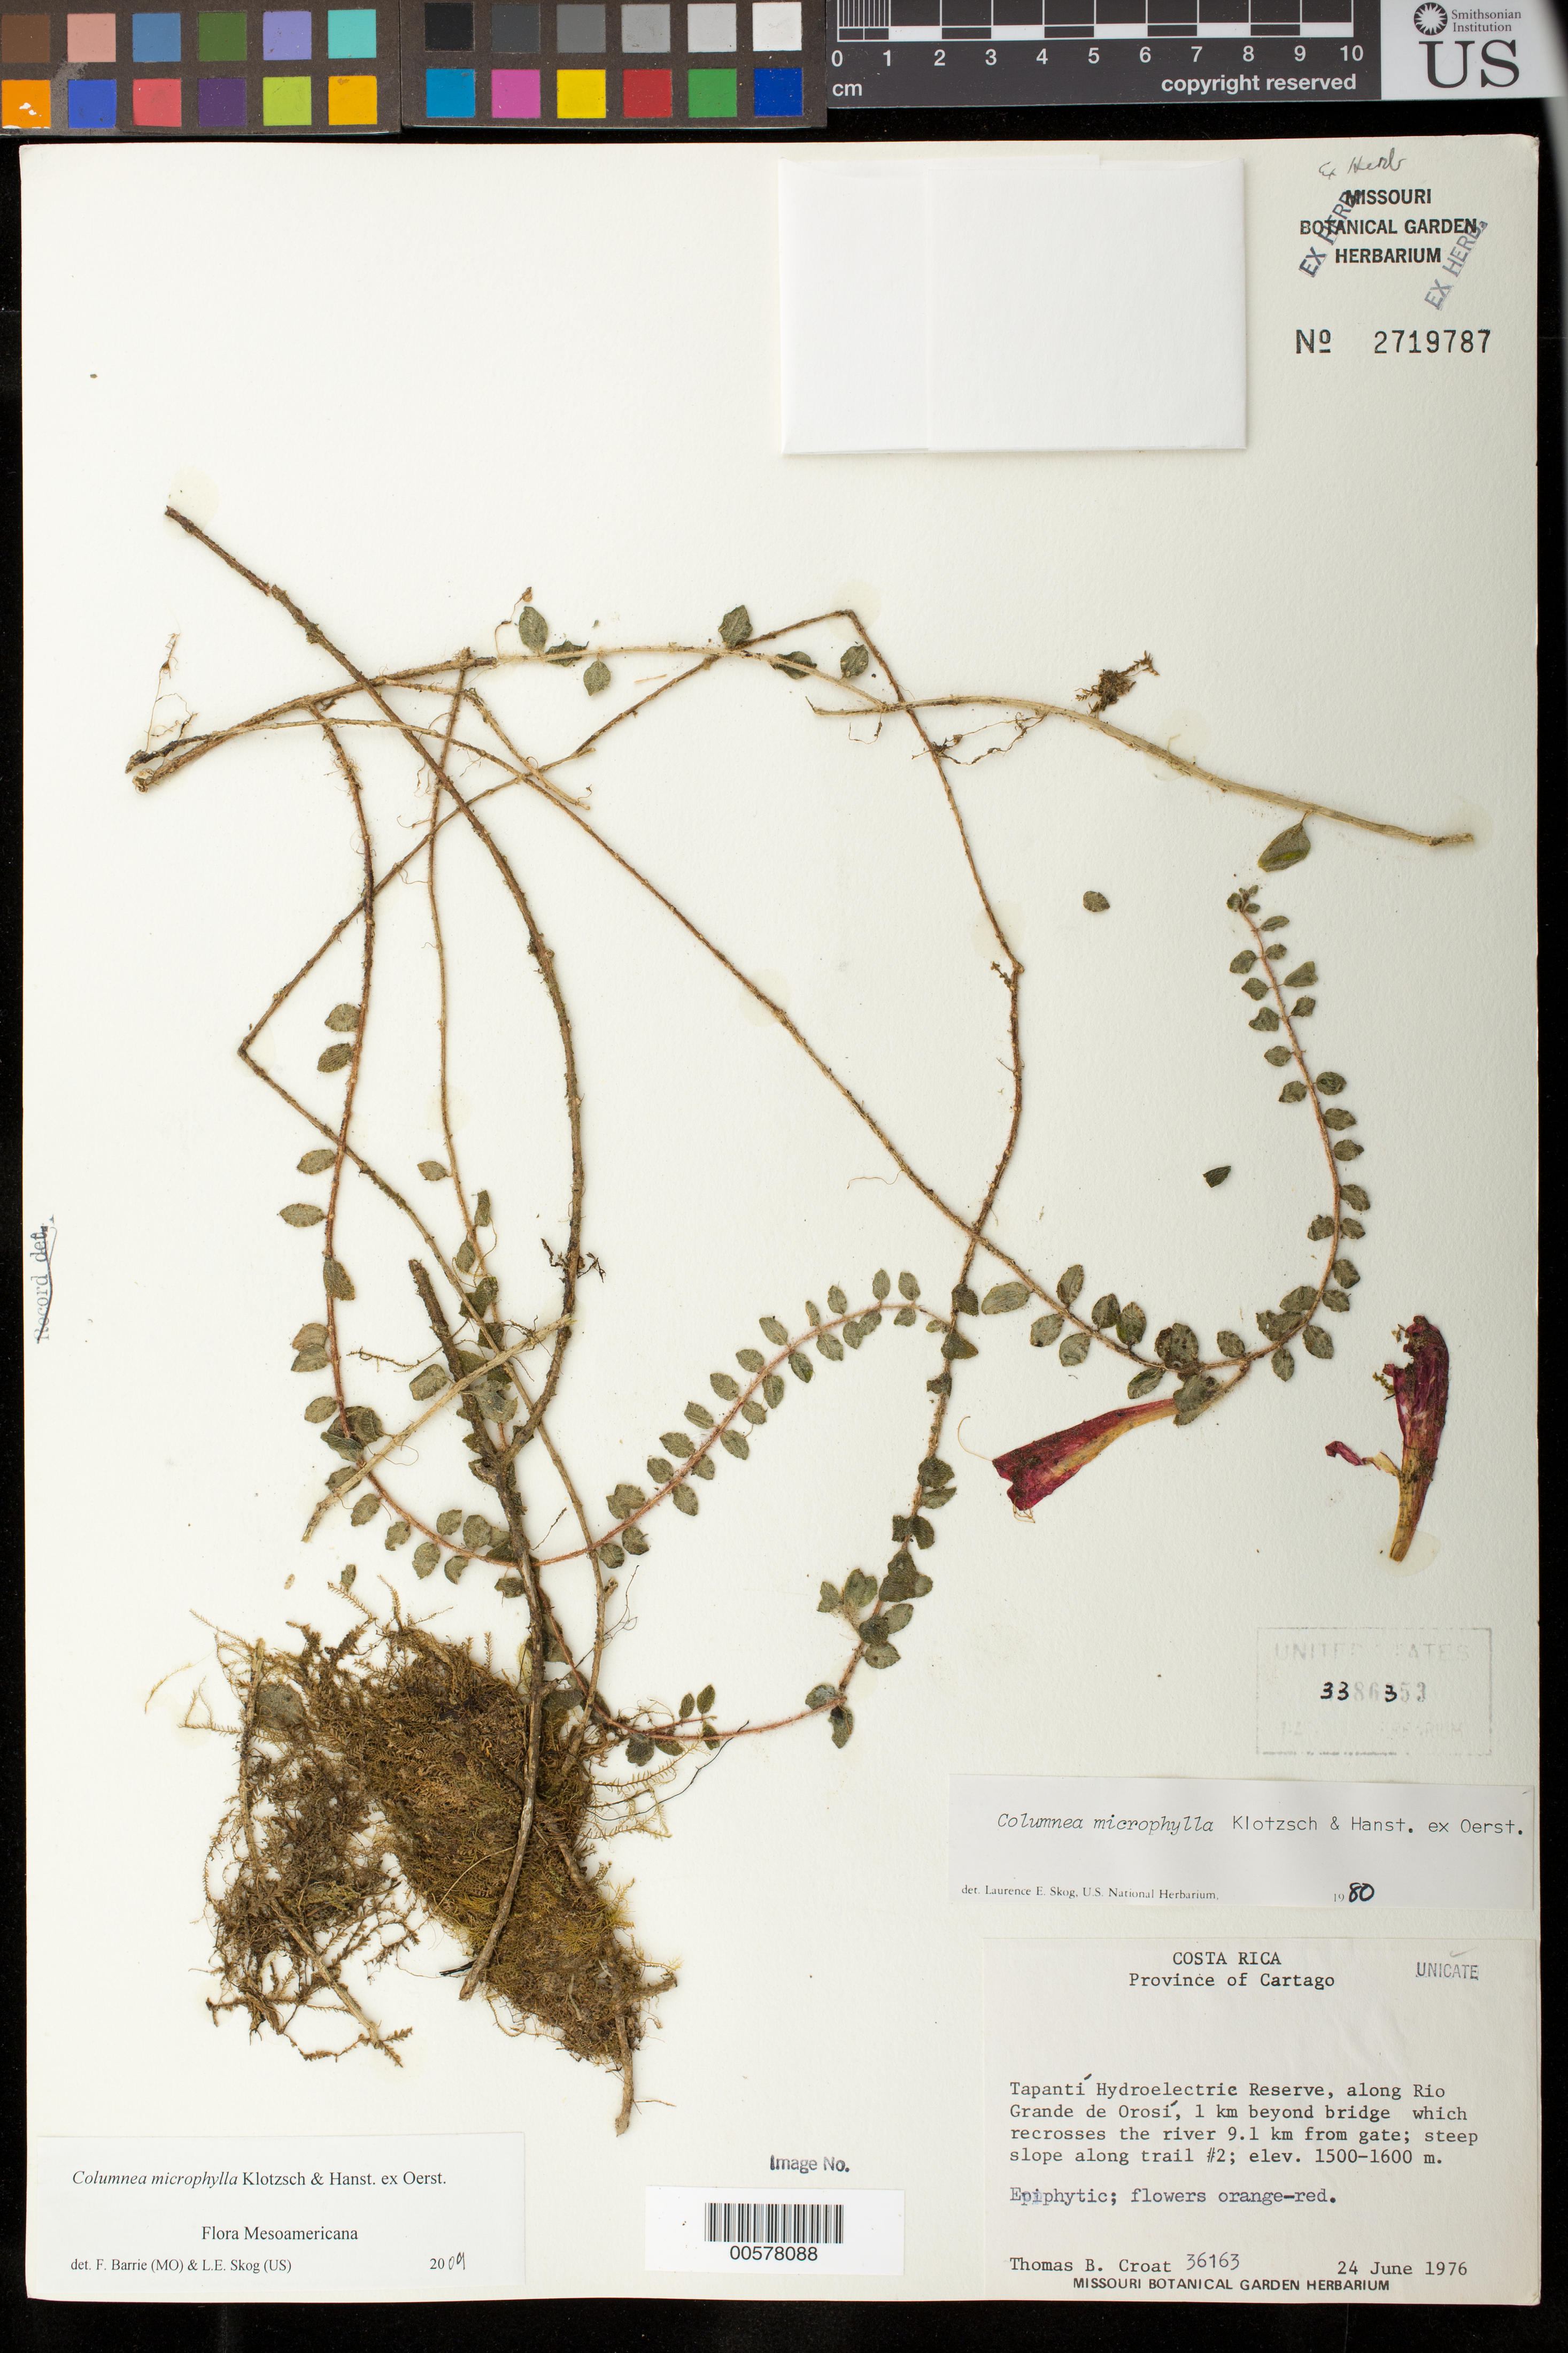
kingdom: Plantae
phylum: Tracheophyta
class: Magnoliopsida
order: Lamiales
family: Gesneriaceae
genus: Columnea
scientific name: Columnea microphylla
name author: Klotzsch & Hanst. ex Oerst.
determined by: Skog, Laurence E.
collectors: T. B. Croat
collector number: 36163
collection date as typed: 24 Jun 1976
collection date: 1976-06-24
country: Costa Rica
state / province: Cartago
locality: Tapantí Hydroelectric Reserve, along Rio Grande de Orosí, 1 km beyond bridge which recrosses the river 9.1 km from gate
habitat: steep slope along trail #2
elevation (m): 1500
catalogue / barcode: US 3386353